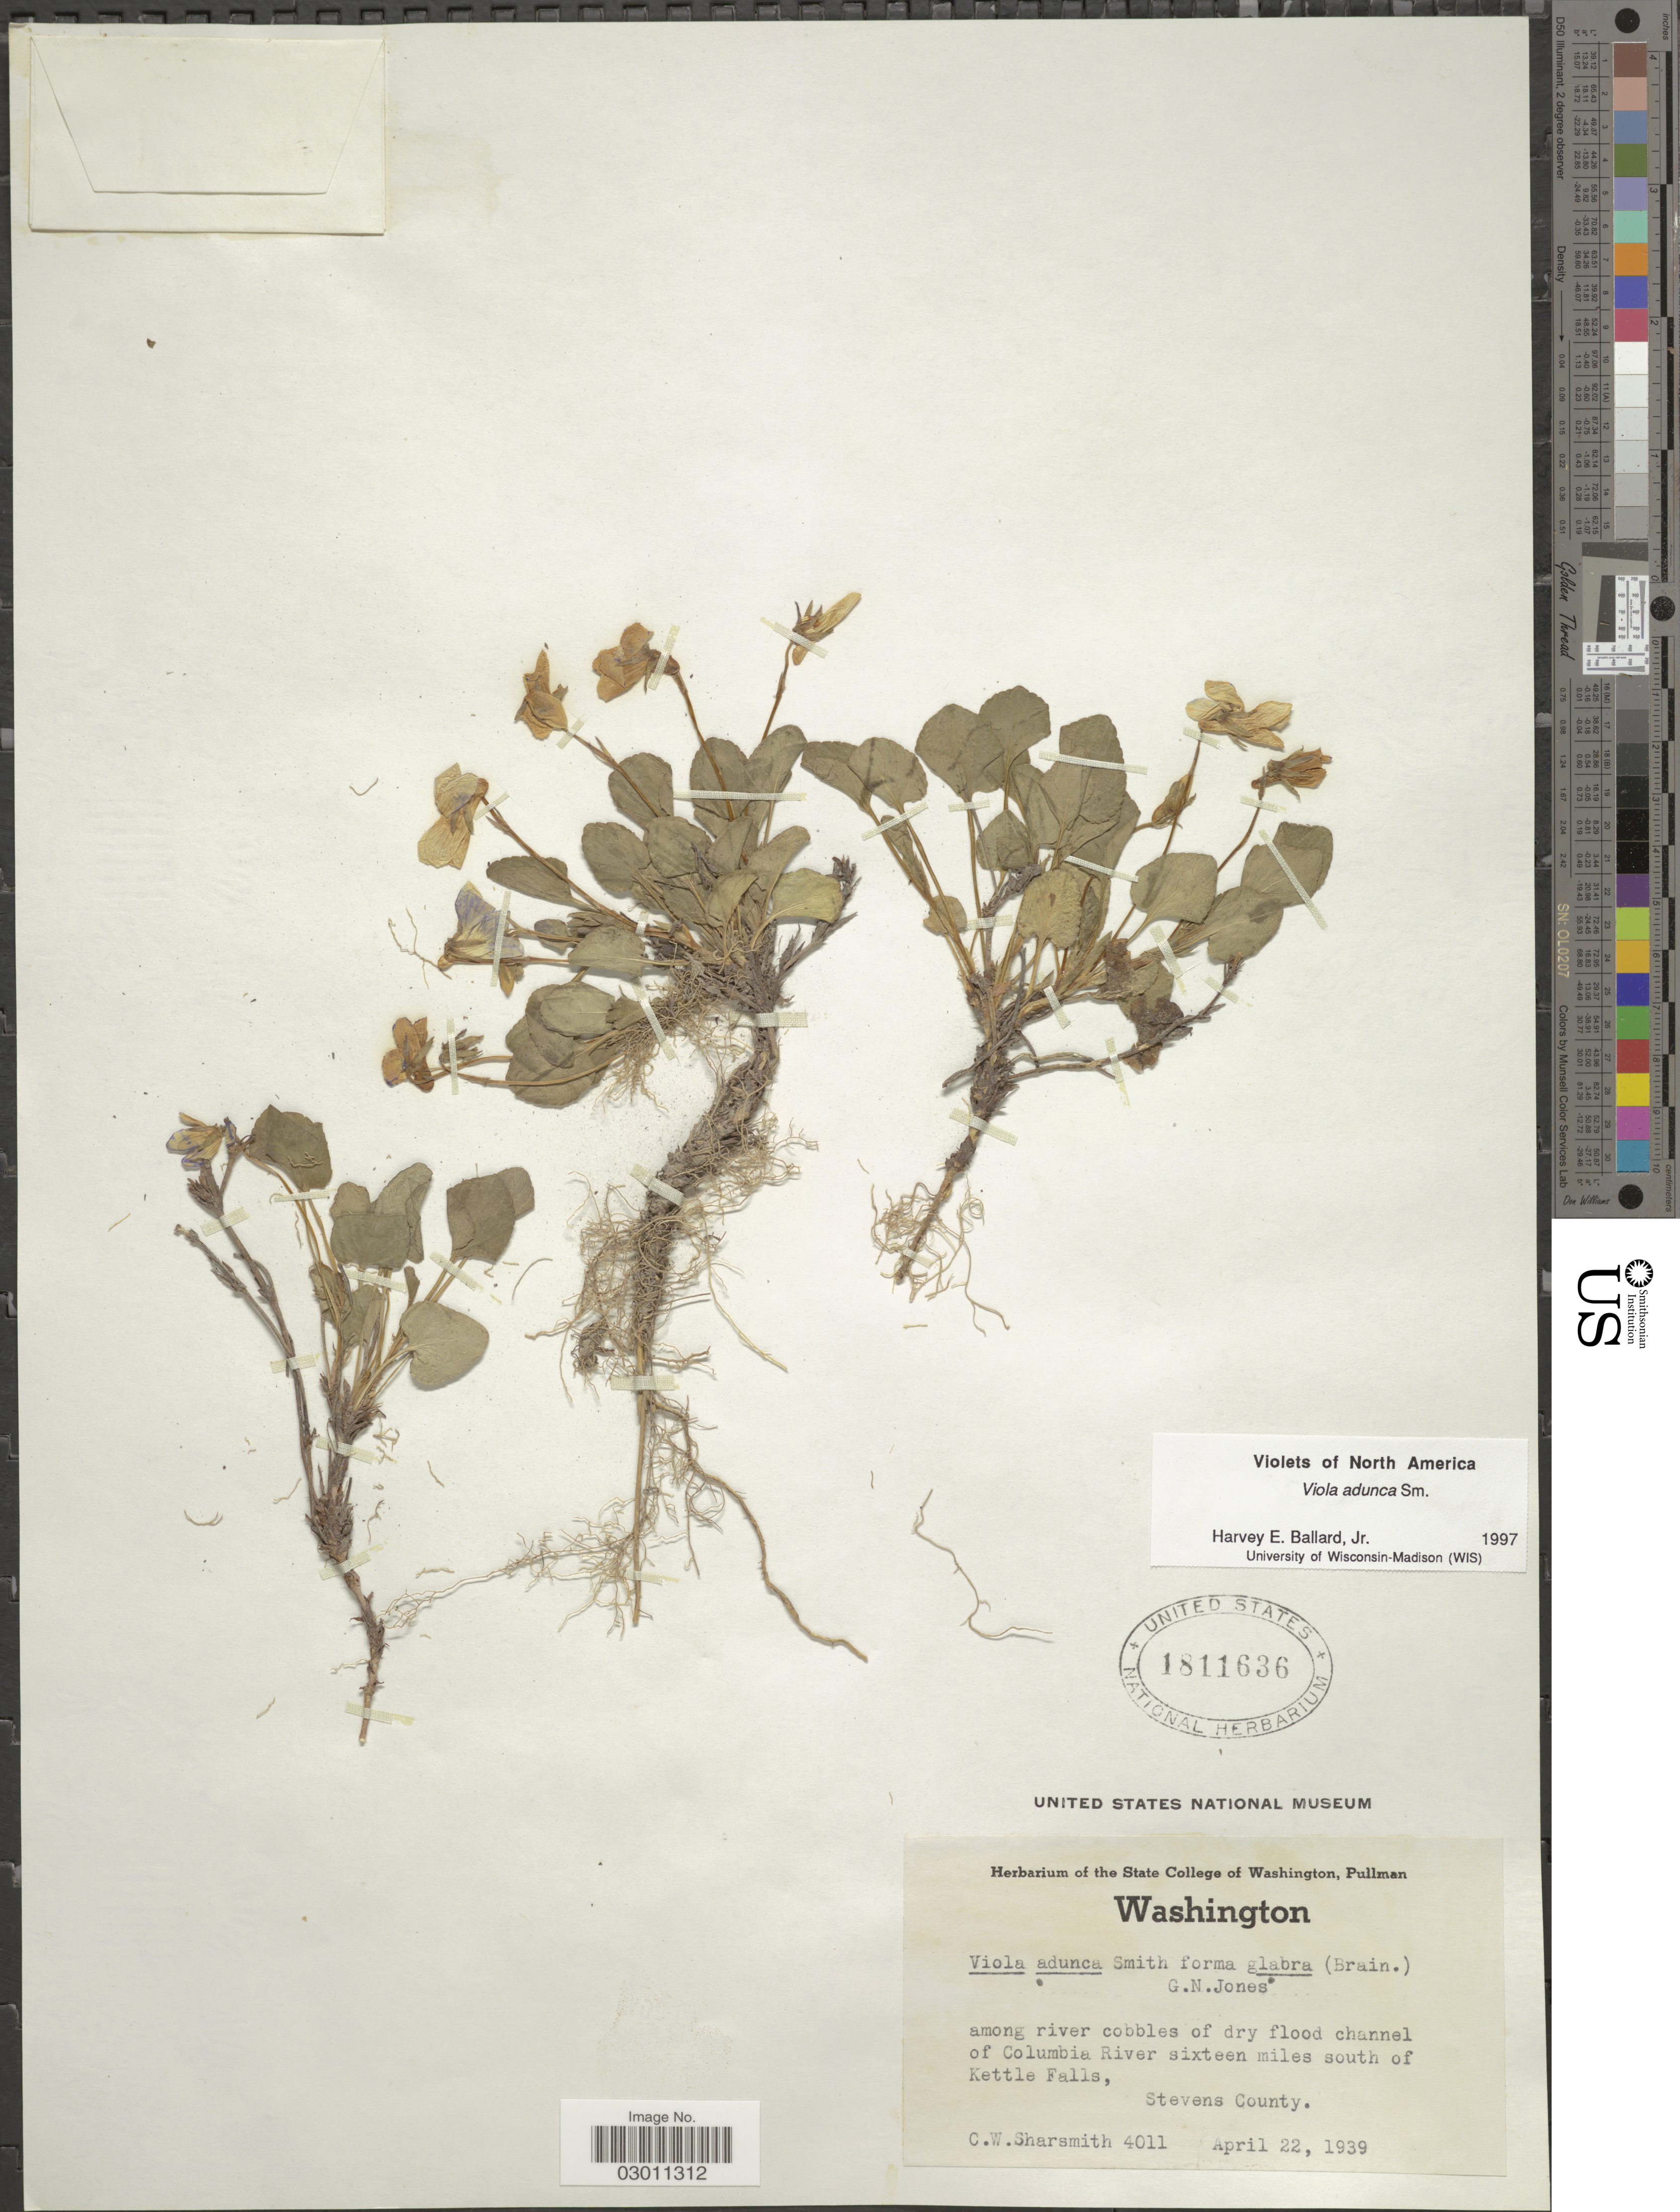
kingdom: Plantae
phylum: Tracheophyta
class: Magnoliopsida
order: Malpighiales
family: Violaceae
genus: Viola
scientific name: Viola adunca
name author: Sm.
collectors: C. Sharsmith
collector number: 4011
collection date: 1939-04-22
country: United States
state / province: Washington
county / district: Stevens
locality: Among river cobbles of dry flood channel of Columbia River sixteen miles south of Kettle Falls, Stevens County.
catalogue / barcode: US 1811636